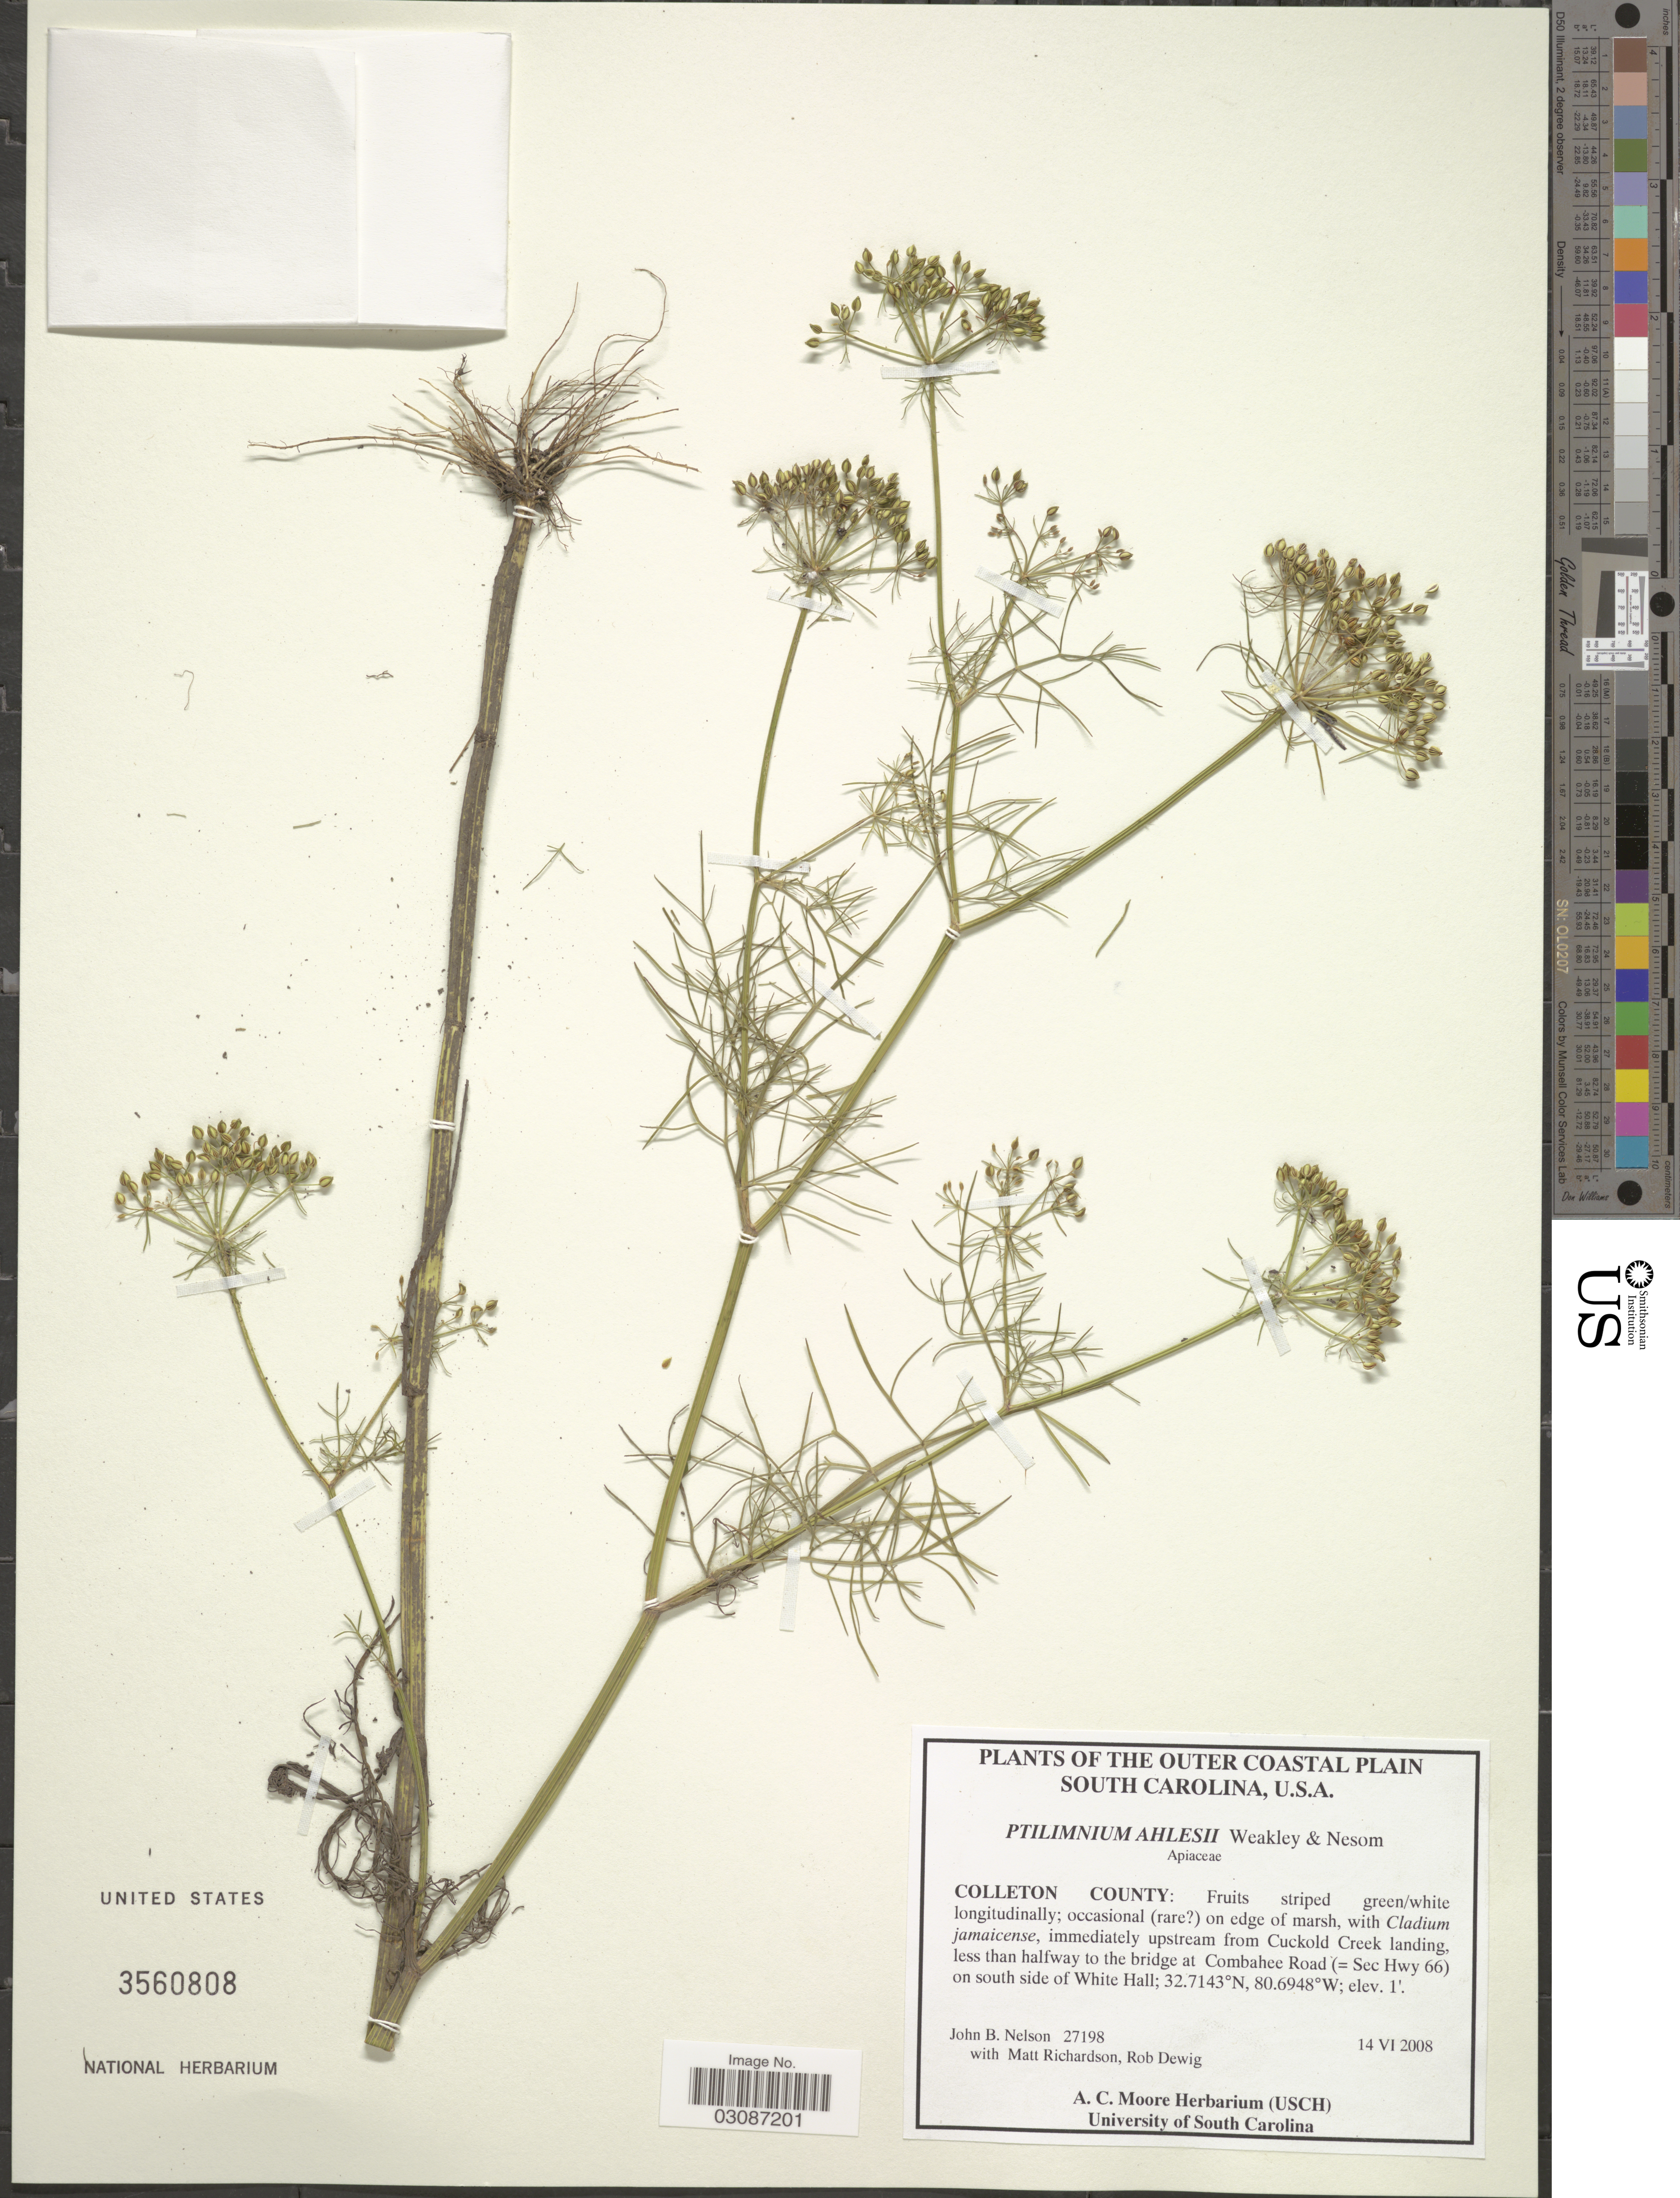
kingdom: Plantae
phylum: Tracheophyta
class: Magnoliopsida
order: Apiales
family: Apiaceae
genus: Ptilimnium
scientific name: Ptilimnium ahlesii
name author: Weakley & G.L. Nesom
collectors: J. B. Nelson, M. Richardson & R. Dewig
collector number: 27198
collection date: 2008-06-14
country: United States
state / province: South Carolina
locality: Outer Coastal Plain. Colleton County: Immediately upstream from Cuckold Creek landing, less than halfway to the bridge at Combahee Road (= See Hwy 66) on south side of White Hall.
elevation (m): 0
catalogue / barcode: US 3560808